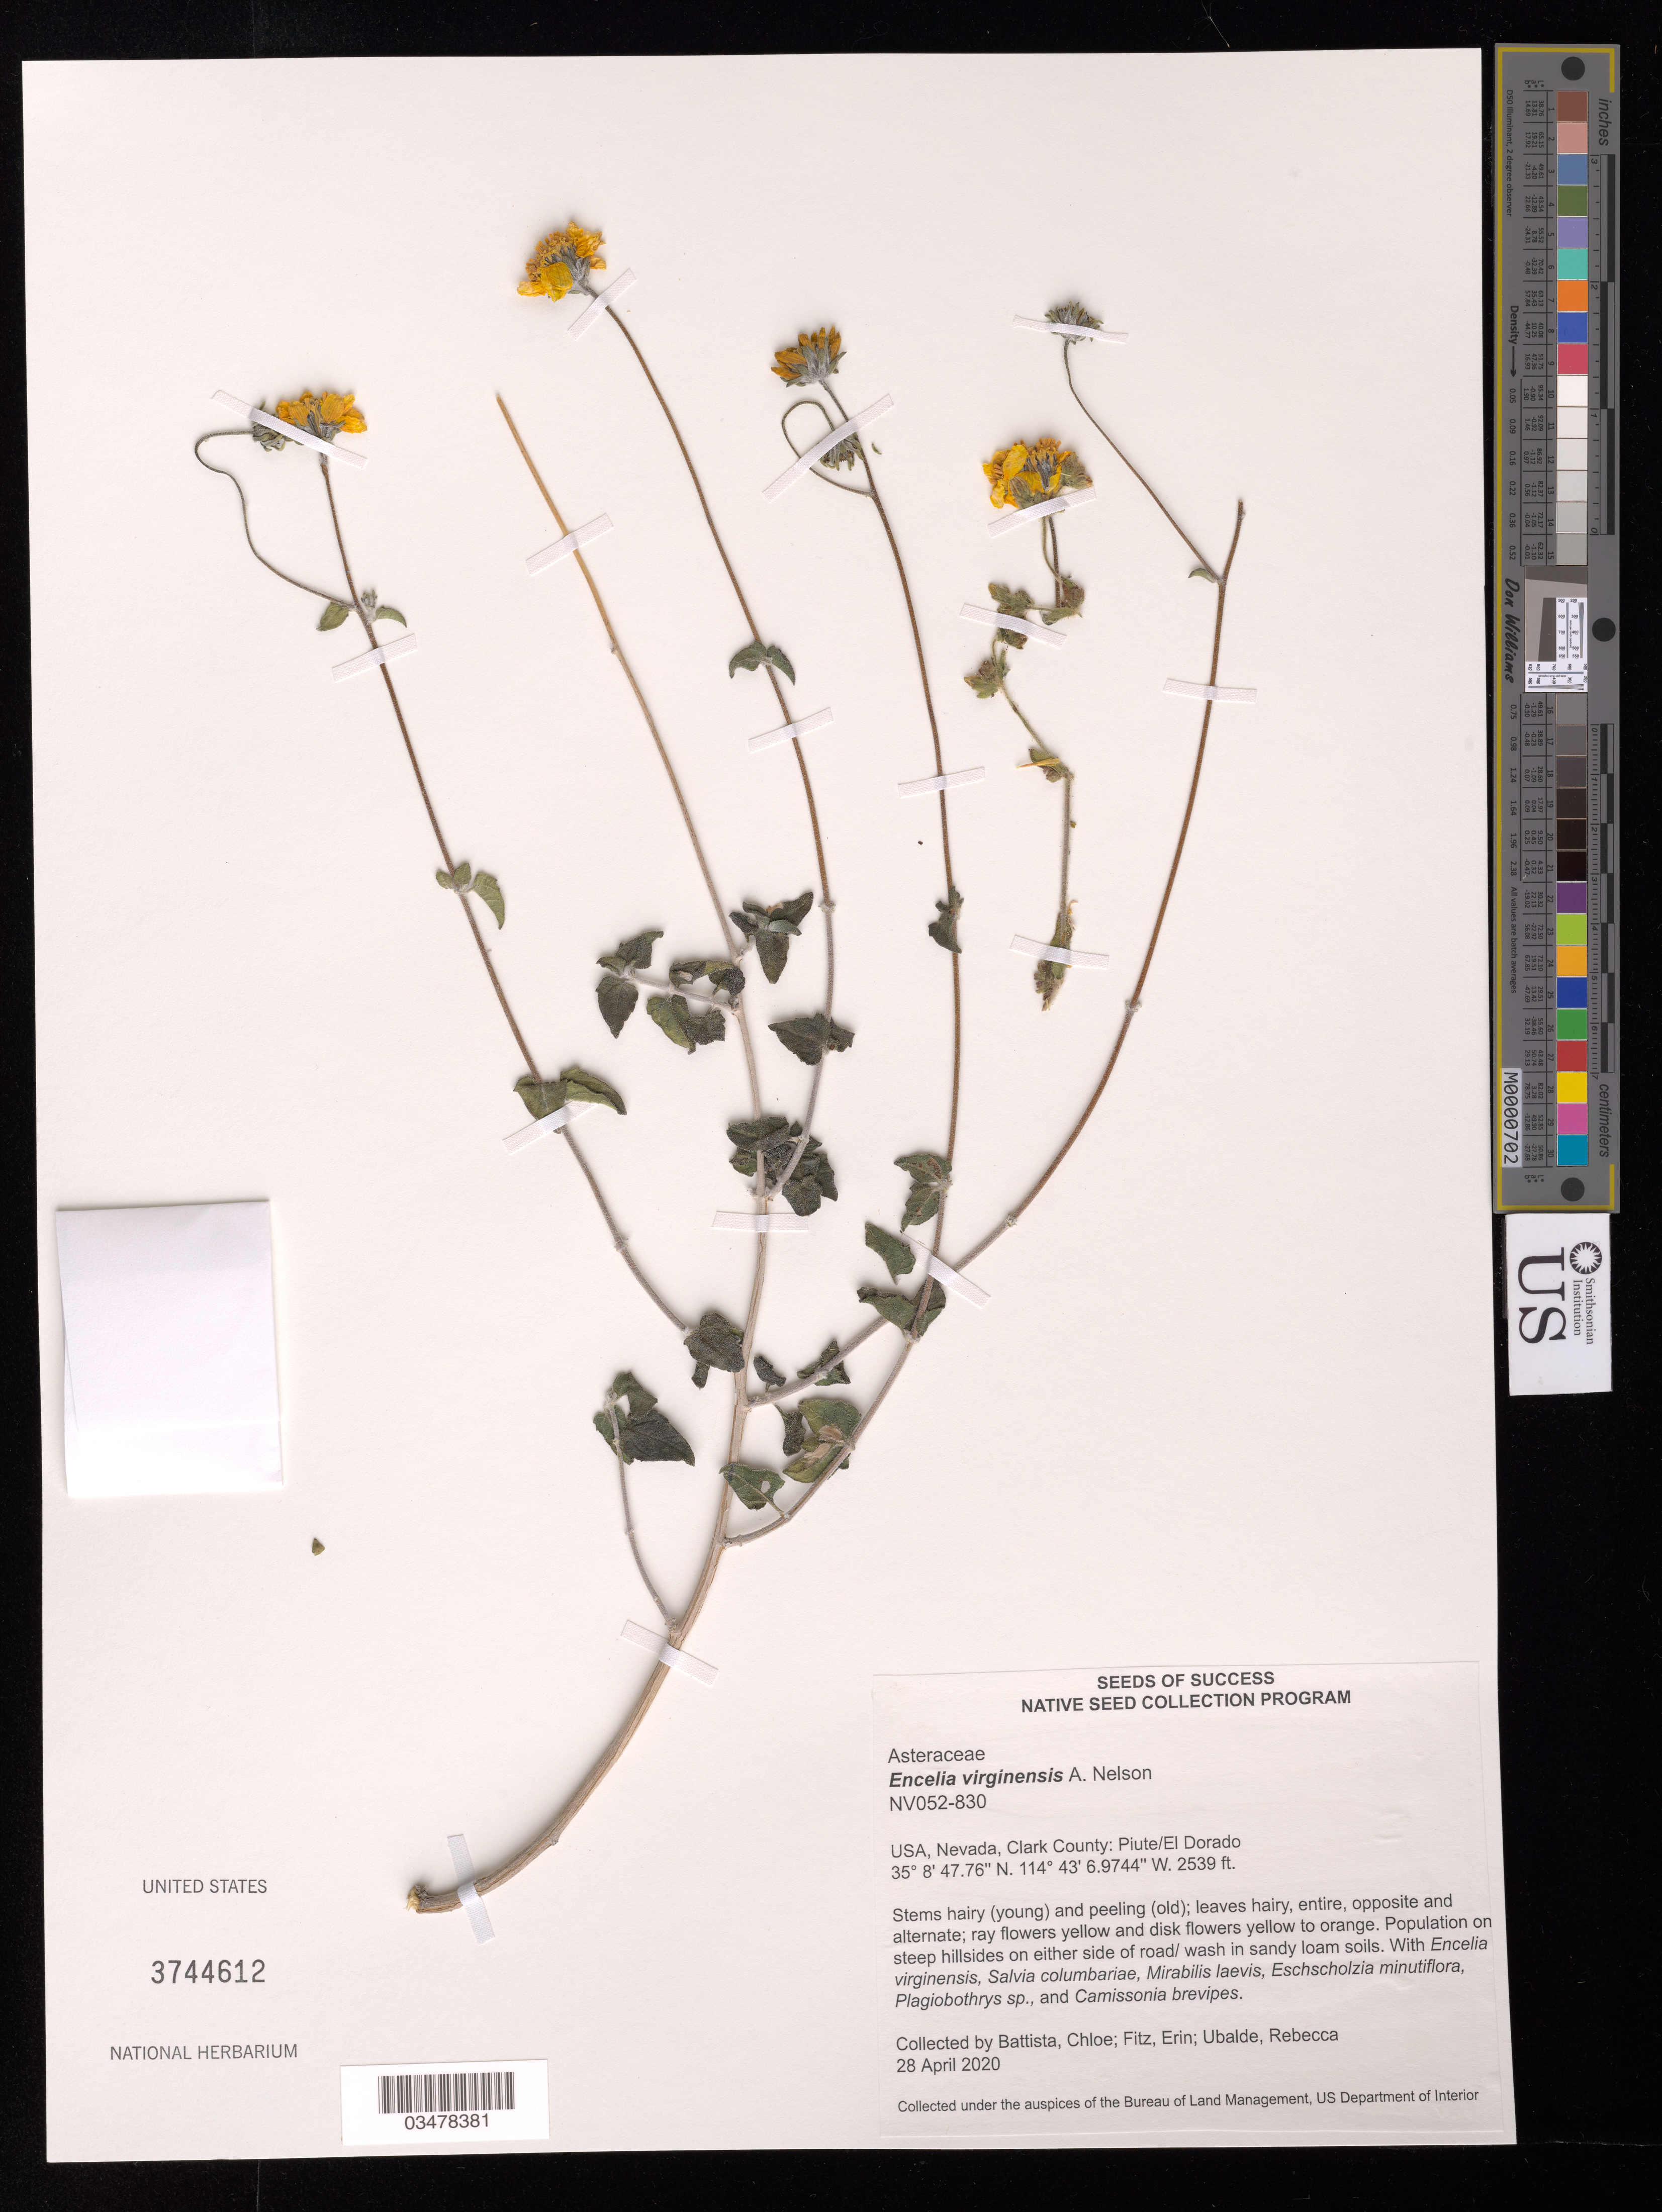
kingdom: Plantae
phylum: Tracheophyta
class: Magnoliopsida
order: Asterales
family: Asteraceae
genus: Encelia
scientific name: Encelia virginensis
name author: A. Nelson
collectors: C. Battista, E. Fitz & R. Ubalde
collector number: NV052-830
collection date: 2020-04-28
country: United States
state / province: Nevada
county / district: Clark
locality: Piute/El Dorado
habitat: Wash in sandy loam soils. With Encelia virginensis, Salvia columbariae, Mirabilis laevis, etc.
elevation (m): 774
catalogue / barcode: US 3744612